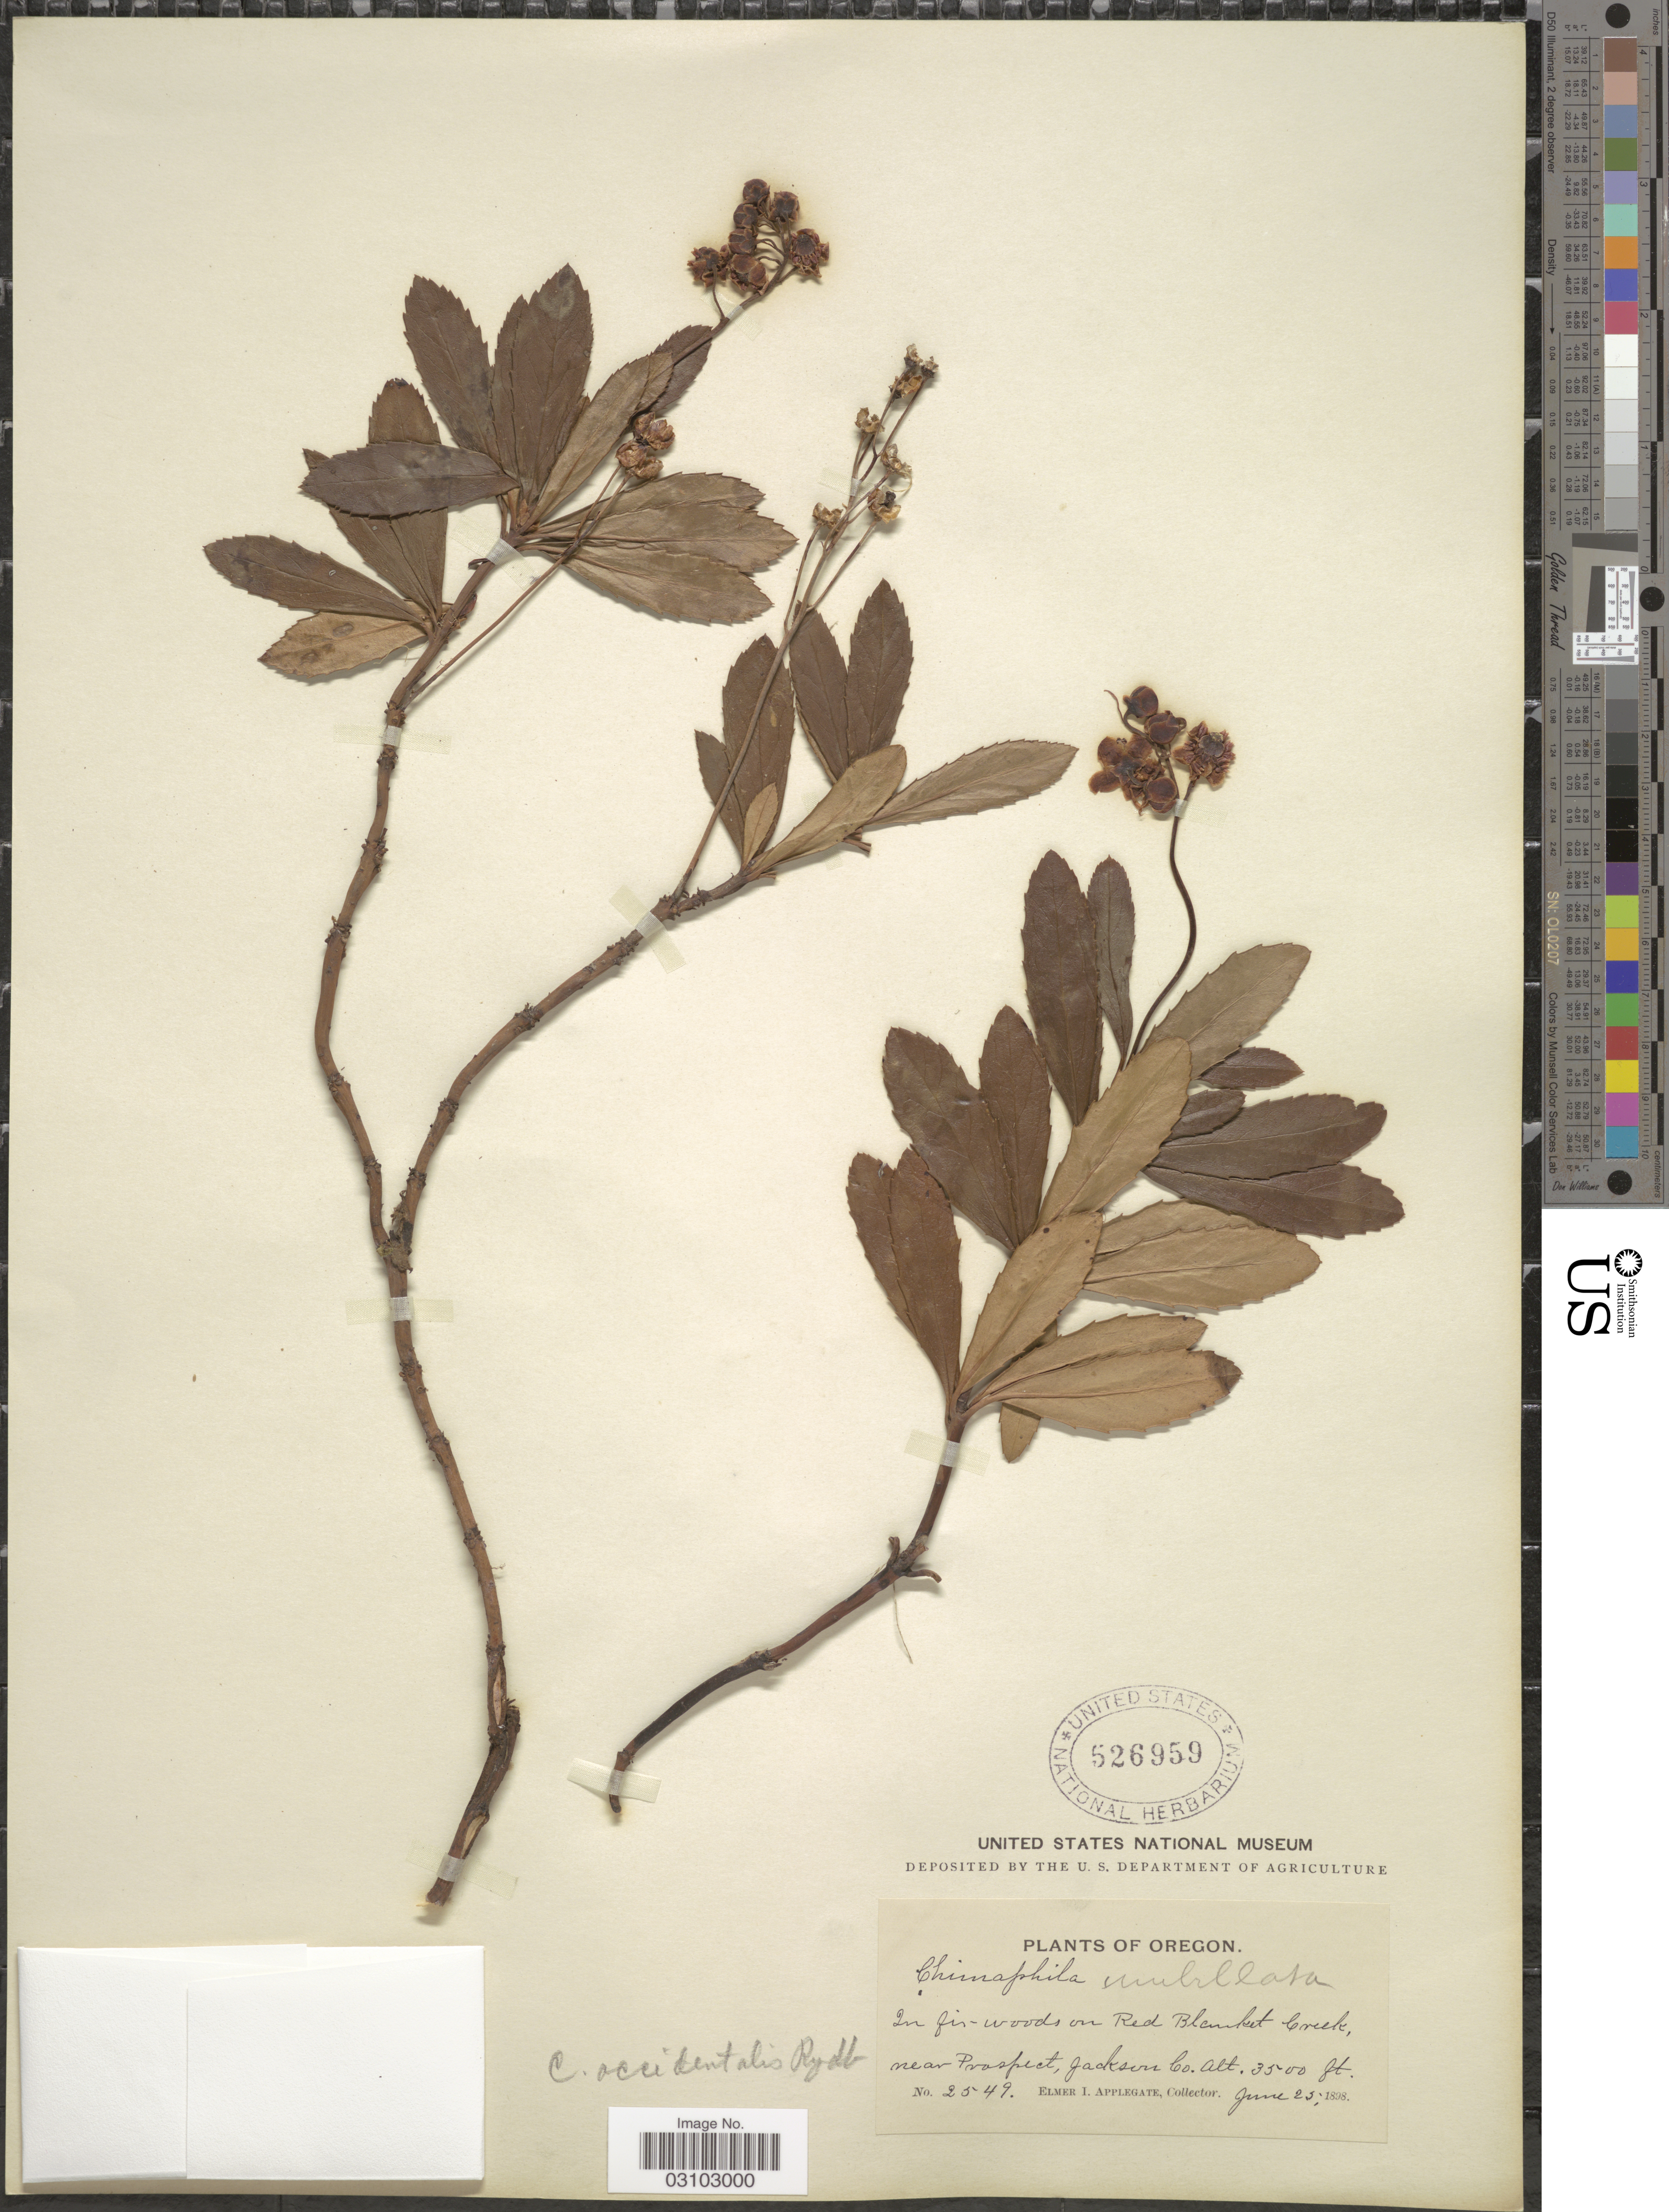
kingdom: Plantae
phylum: Tracheophyta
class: Magnoliopsida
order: Ericales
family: Ericaceae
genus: Chimaphila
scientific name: Chimaphila umbellata subsp. occidentalis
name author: (Rydb.) Hultén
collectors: E. I. Applegate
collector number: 2549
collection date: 1898-06-25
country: United States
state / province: Oregon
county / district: Jackson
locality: Red Blanket Creek, near Prospect, Jackson Co.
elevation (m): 1067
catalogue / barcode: US 526959